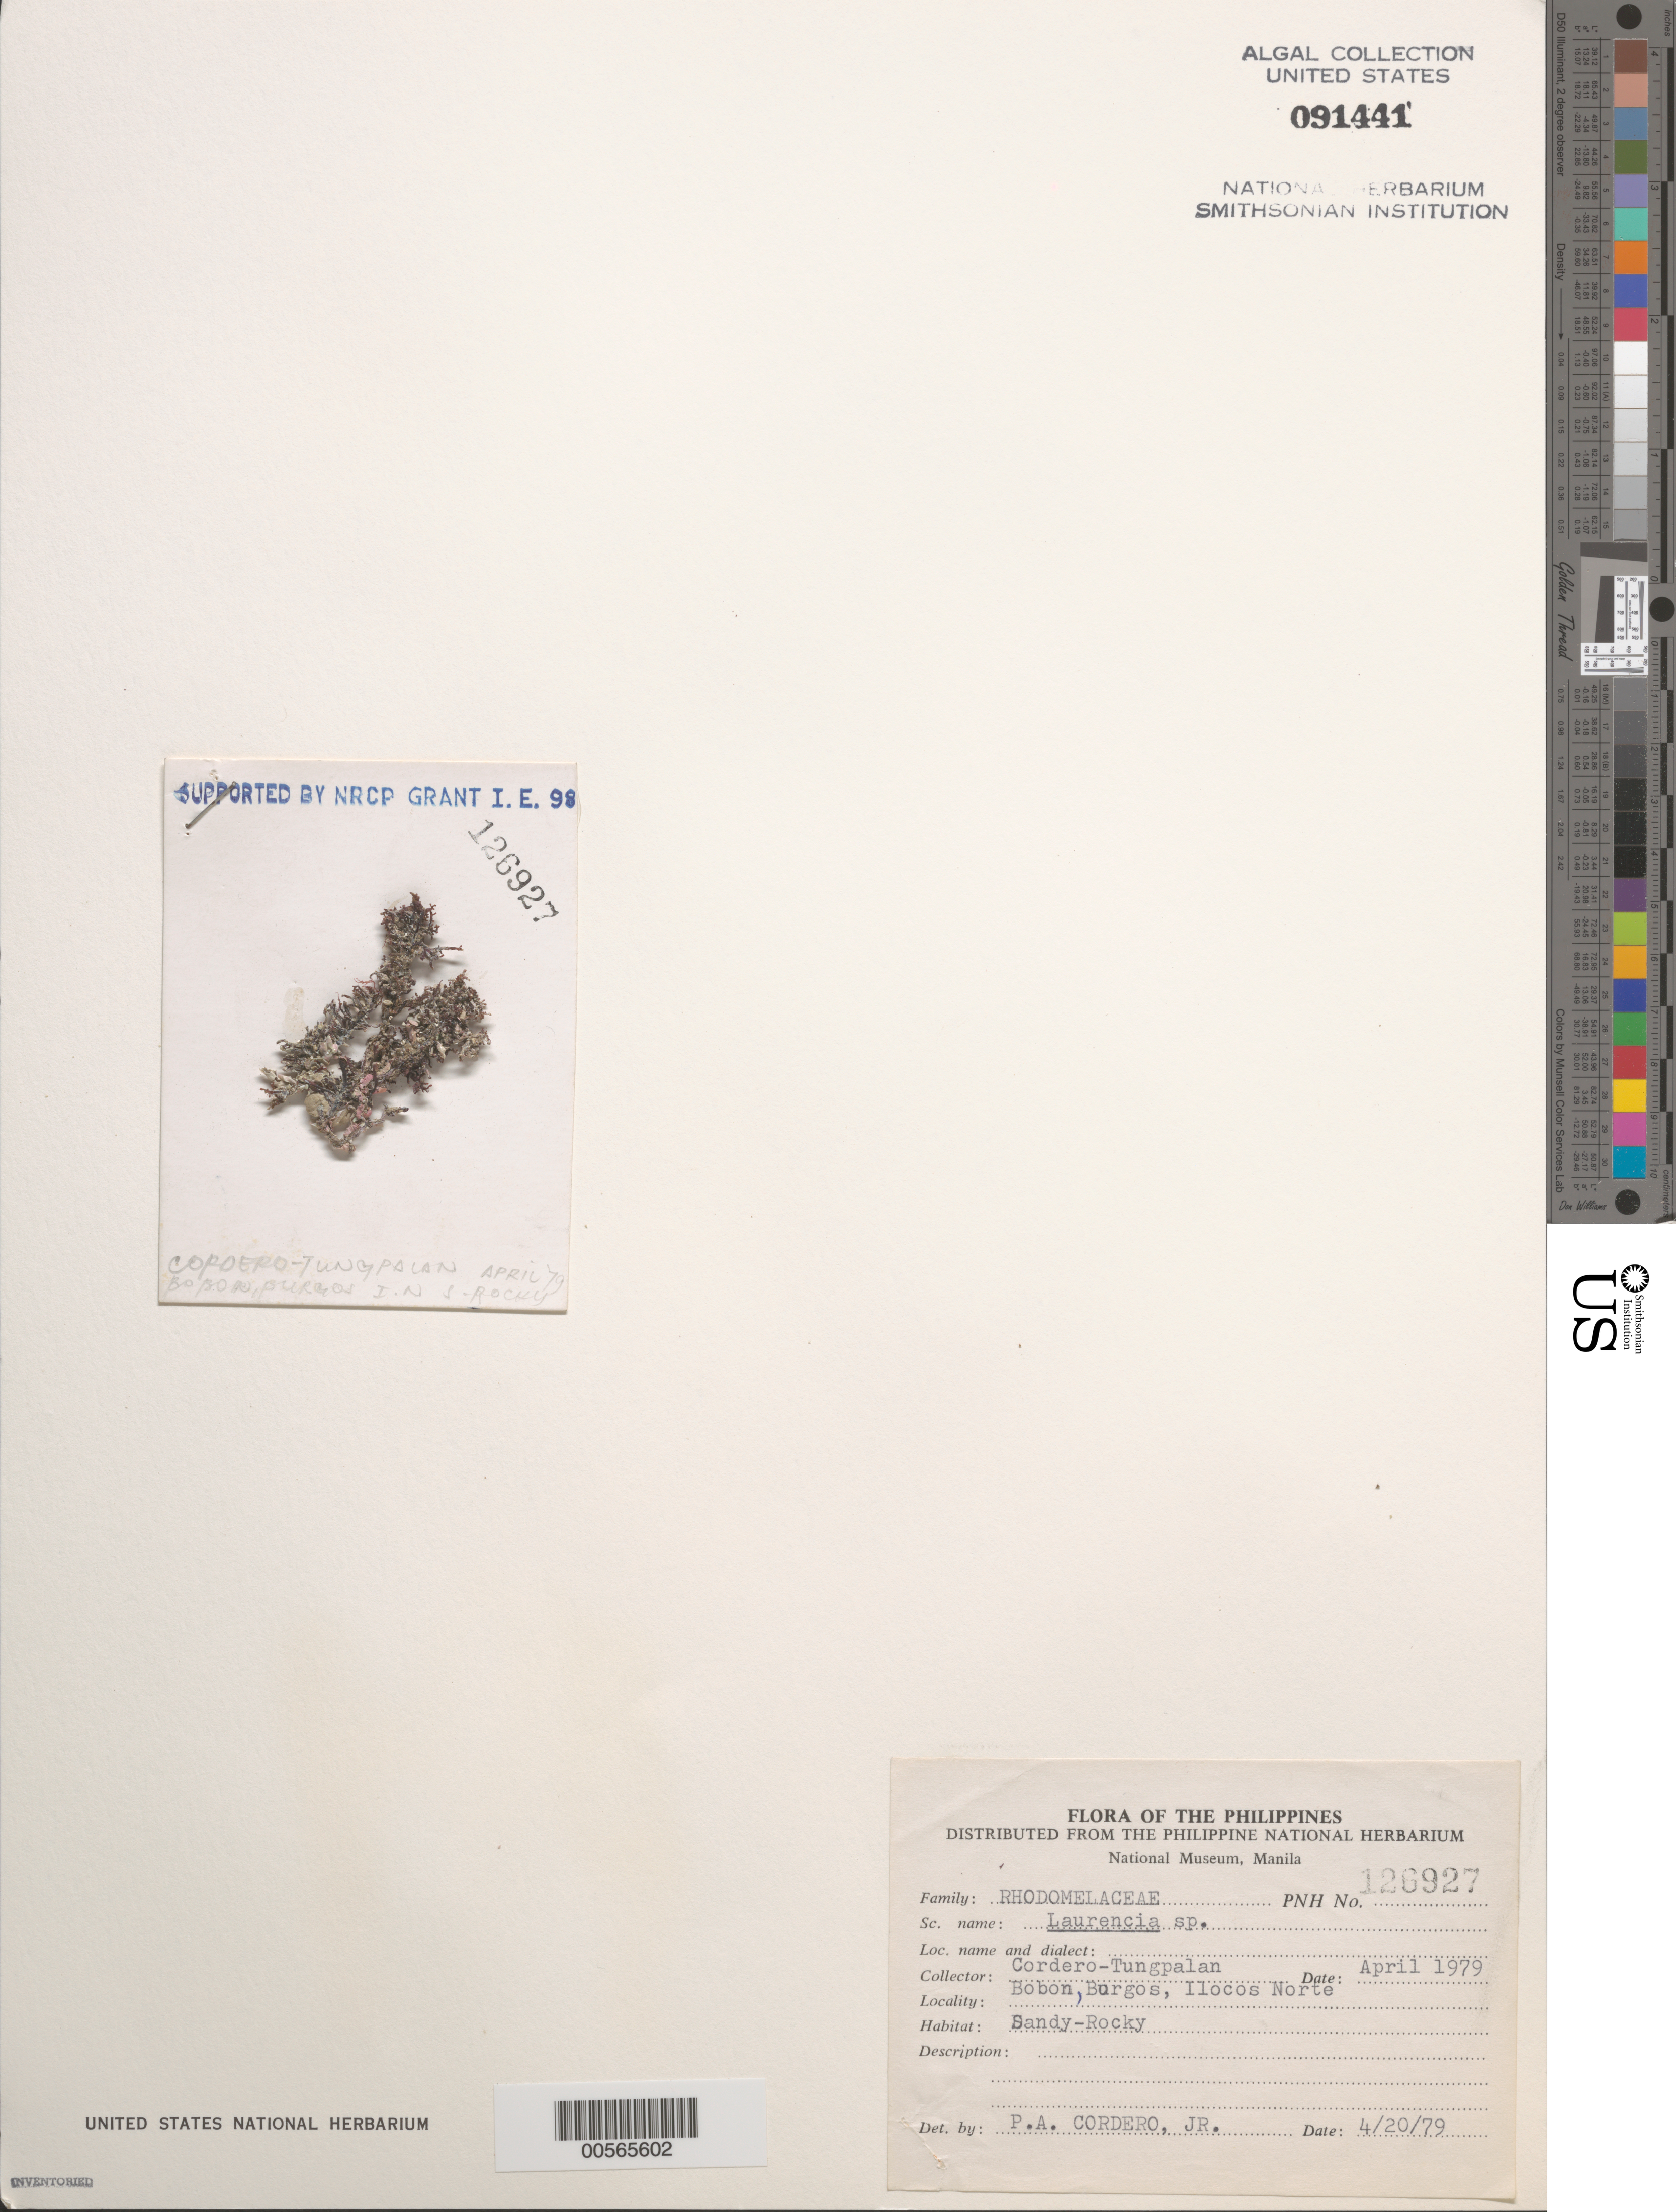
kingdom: Plantae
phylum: Rhodophyta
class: Florideophyceae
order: Ceramiales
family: Rhodomelaceae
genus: Laurencia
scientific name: Laurencia sp.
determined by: Cordero, P. A., Jr.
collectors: P. A. Cordero & A. Tungpalan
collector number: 126927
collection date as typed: Apr 1979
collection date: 1979-04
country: Philippines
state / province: Ilocos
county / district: Ilocos Norte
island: Luzon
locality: Bobon, Burgos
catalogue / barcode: US 91441